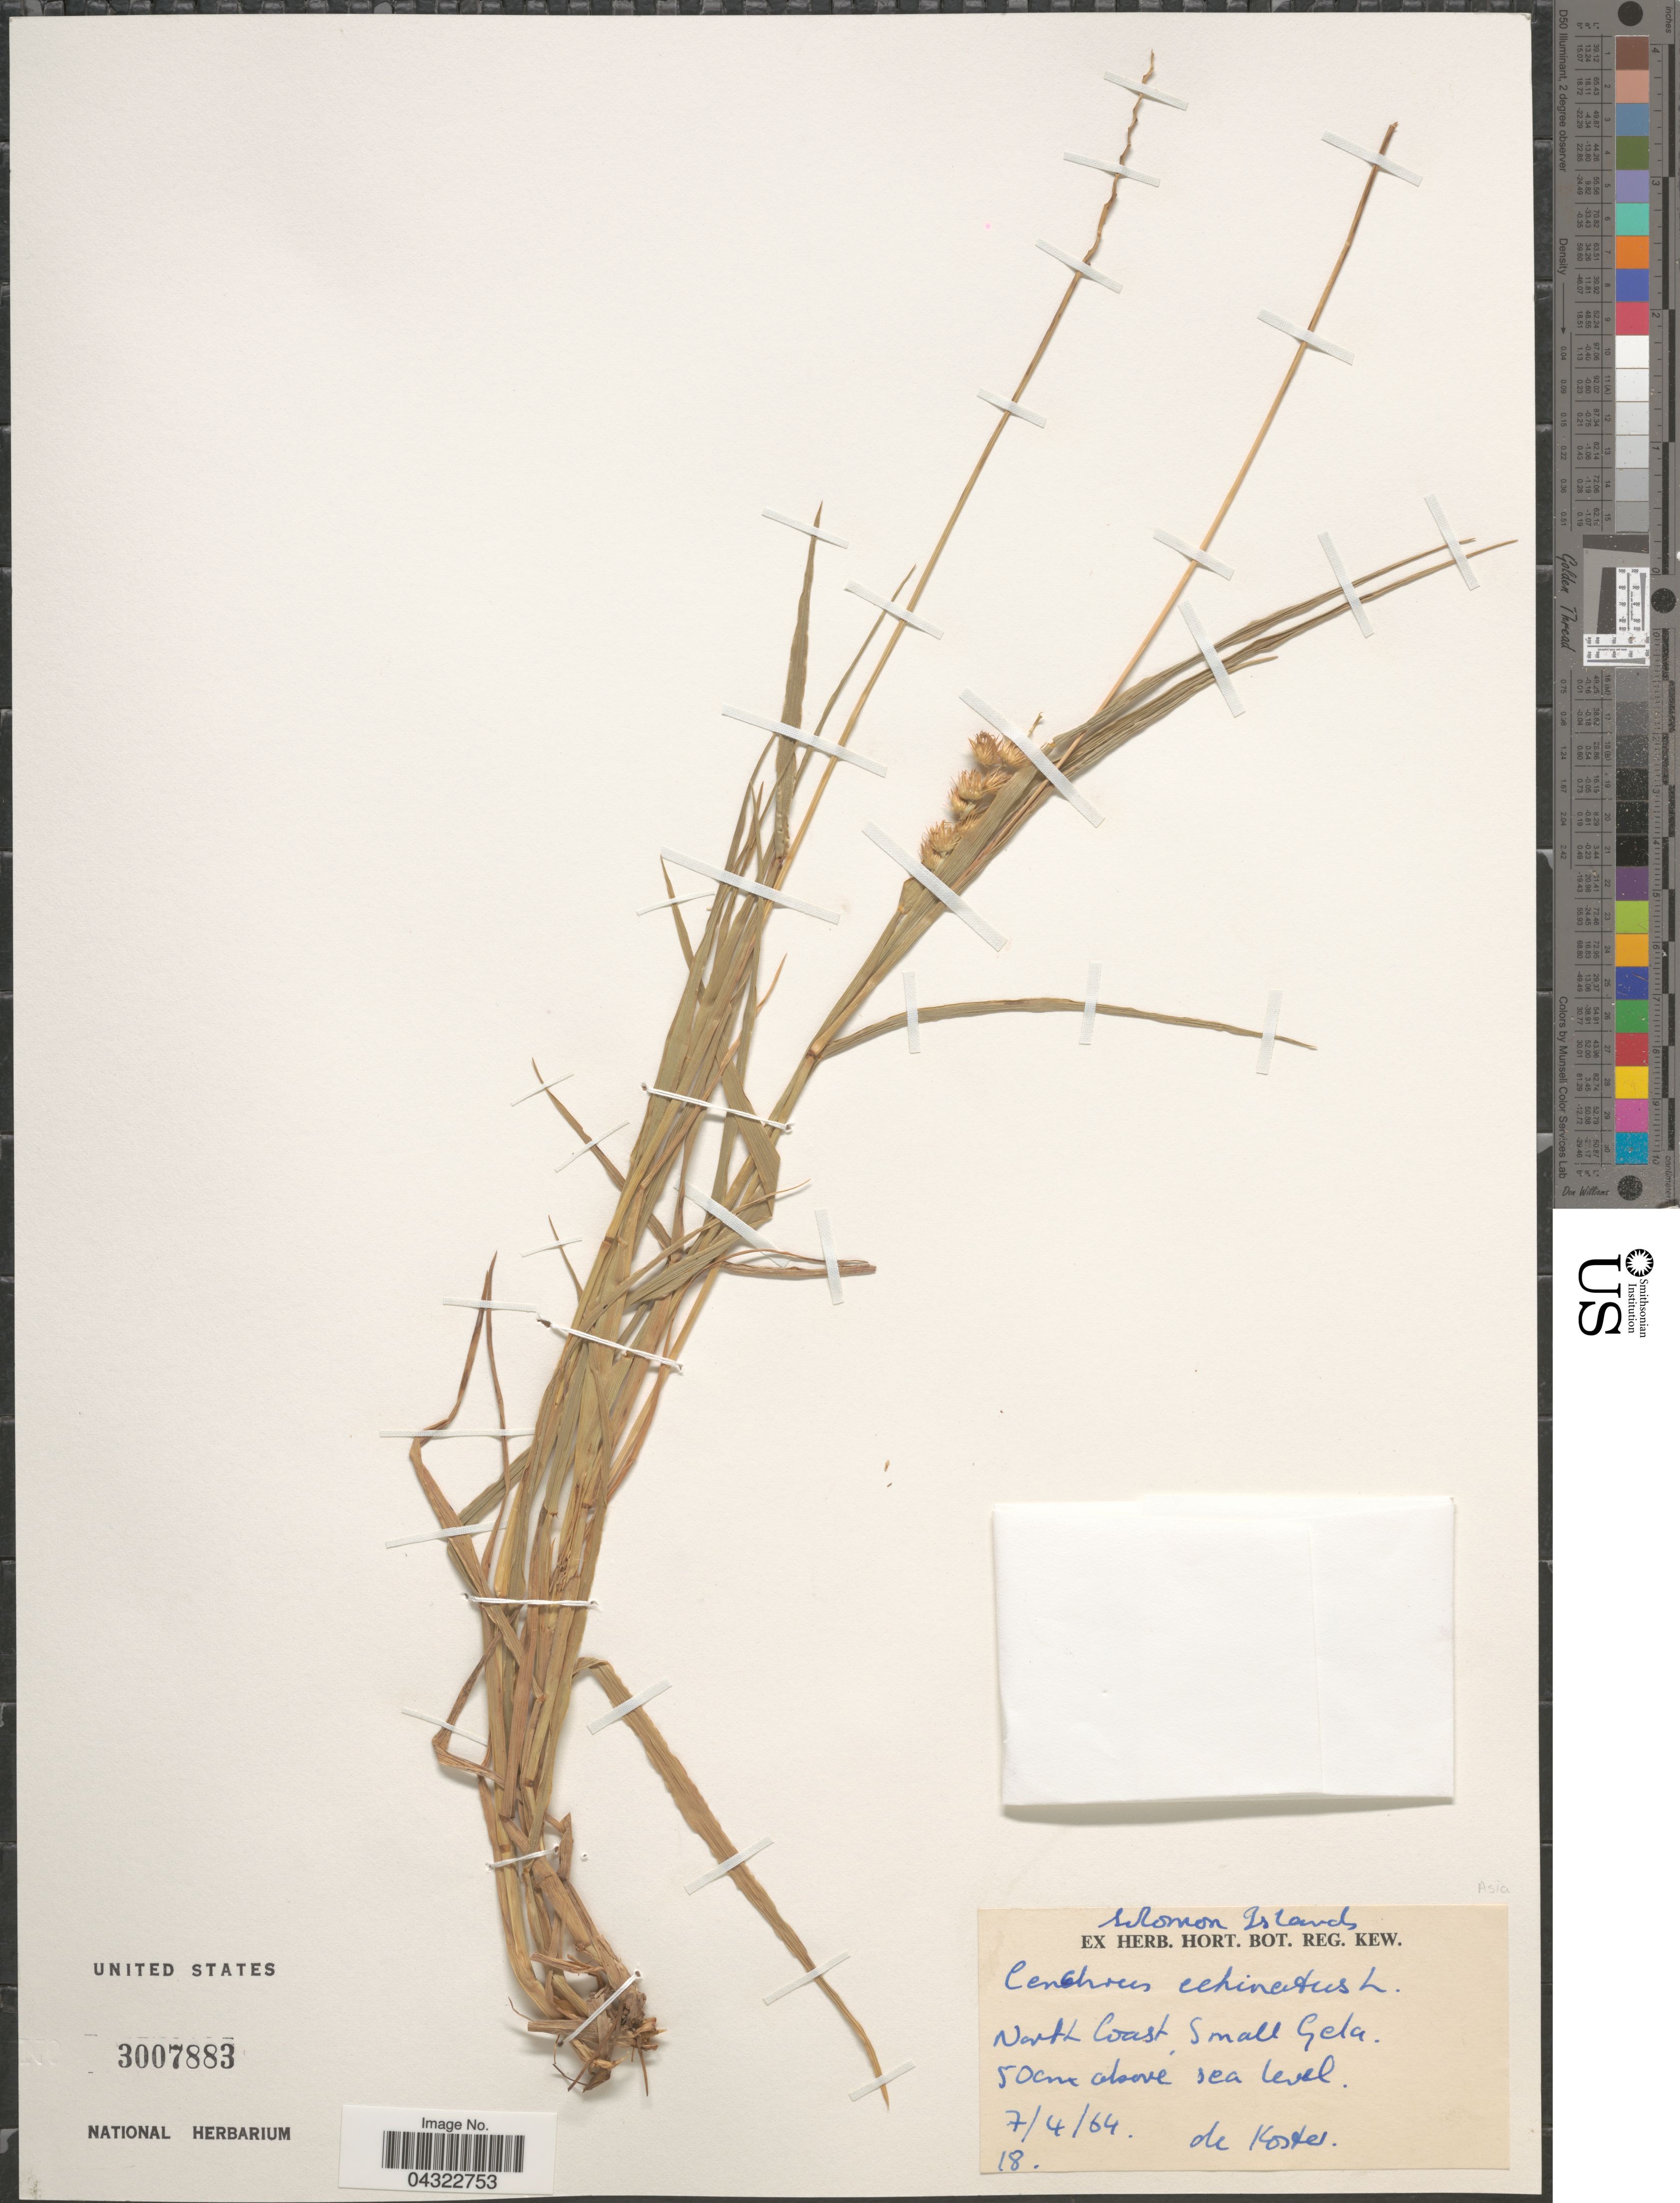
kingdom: Plantae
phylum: Tracheophyta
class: Liliopsida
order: Poales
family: Poaceae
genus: Cenchrus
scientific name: Cenchrus echinatus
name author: L.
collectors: De Koster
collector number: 18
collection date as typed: Transcribed d/m/y: 7/4/64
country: Solomon Islands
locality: North Coast. Small Geta.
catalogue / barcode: US 3007883